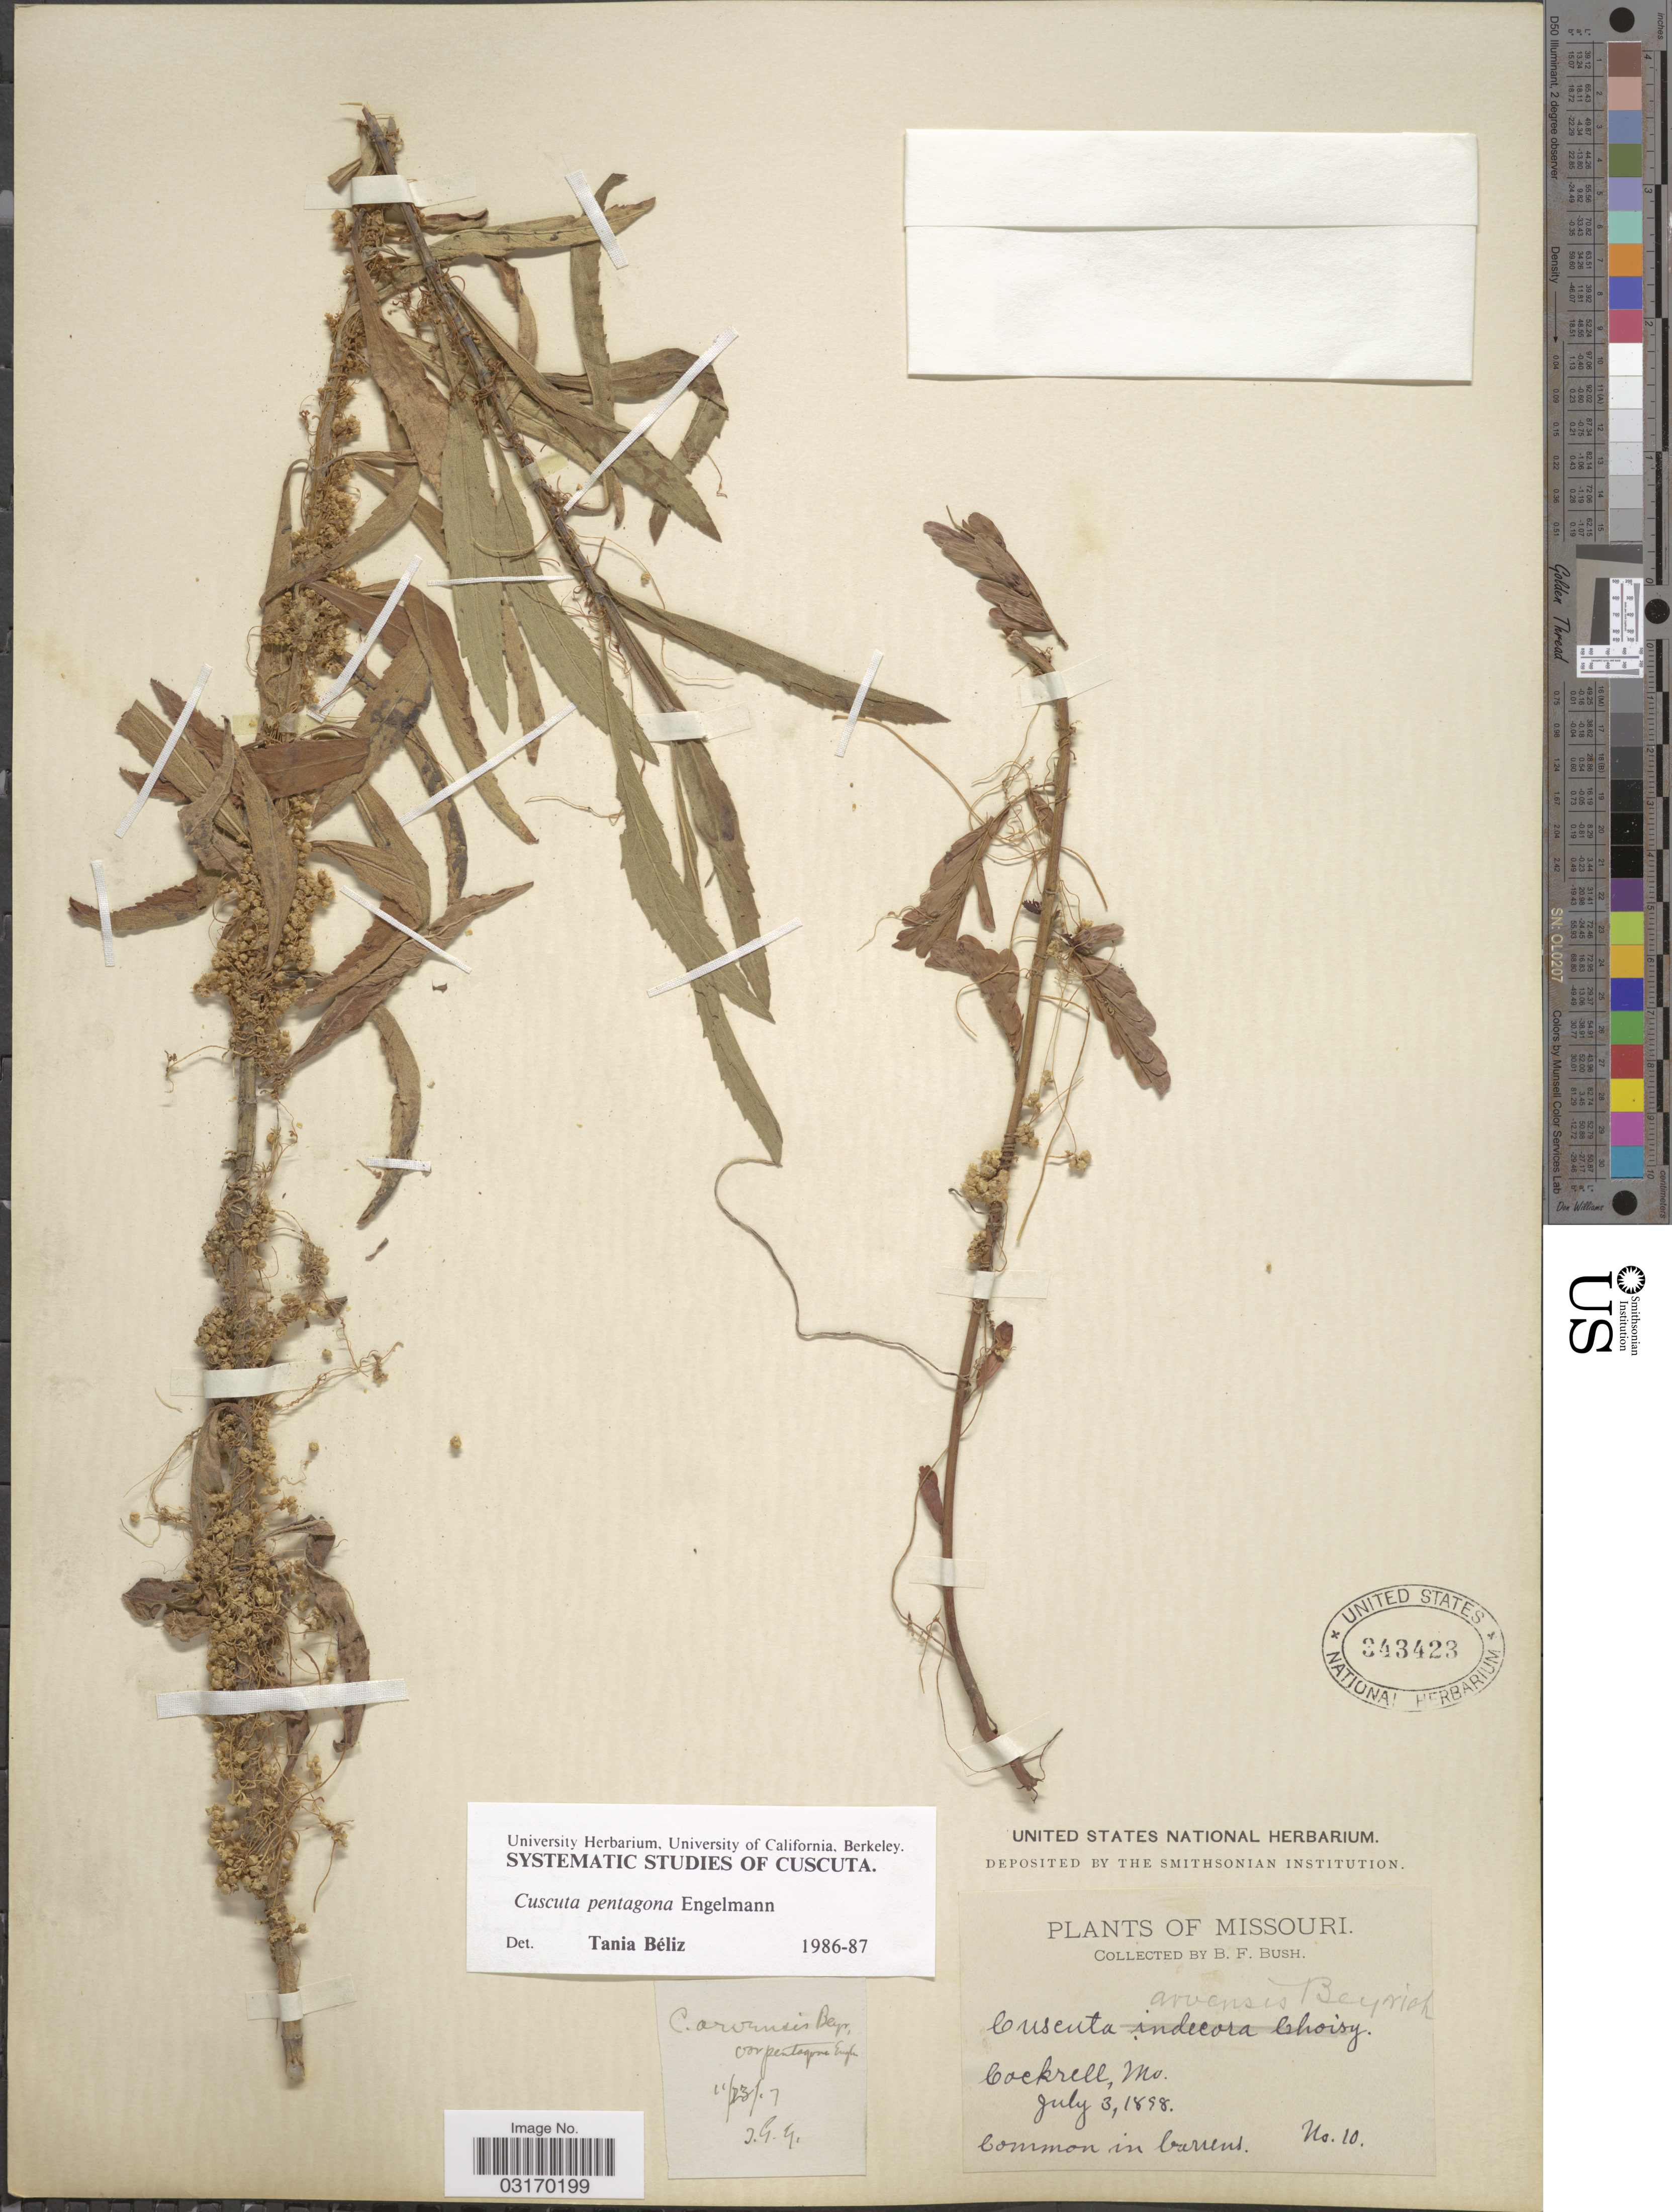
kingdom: Plantae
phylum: Tracheophyta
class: Magnoliopsida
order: Solanales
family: Convolvulaceae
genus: Cuscuta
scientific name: Cuscuta pentagona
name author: Engelm.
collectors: B. F. Bush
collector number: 10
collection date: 1898-07-03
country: United States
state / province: Missouri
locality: Cockrell.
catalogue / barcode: US 343423